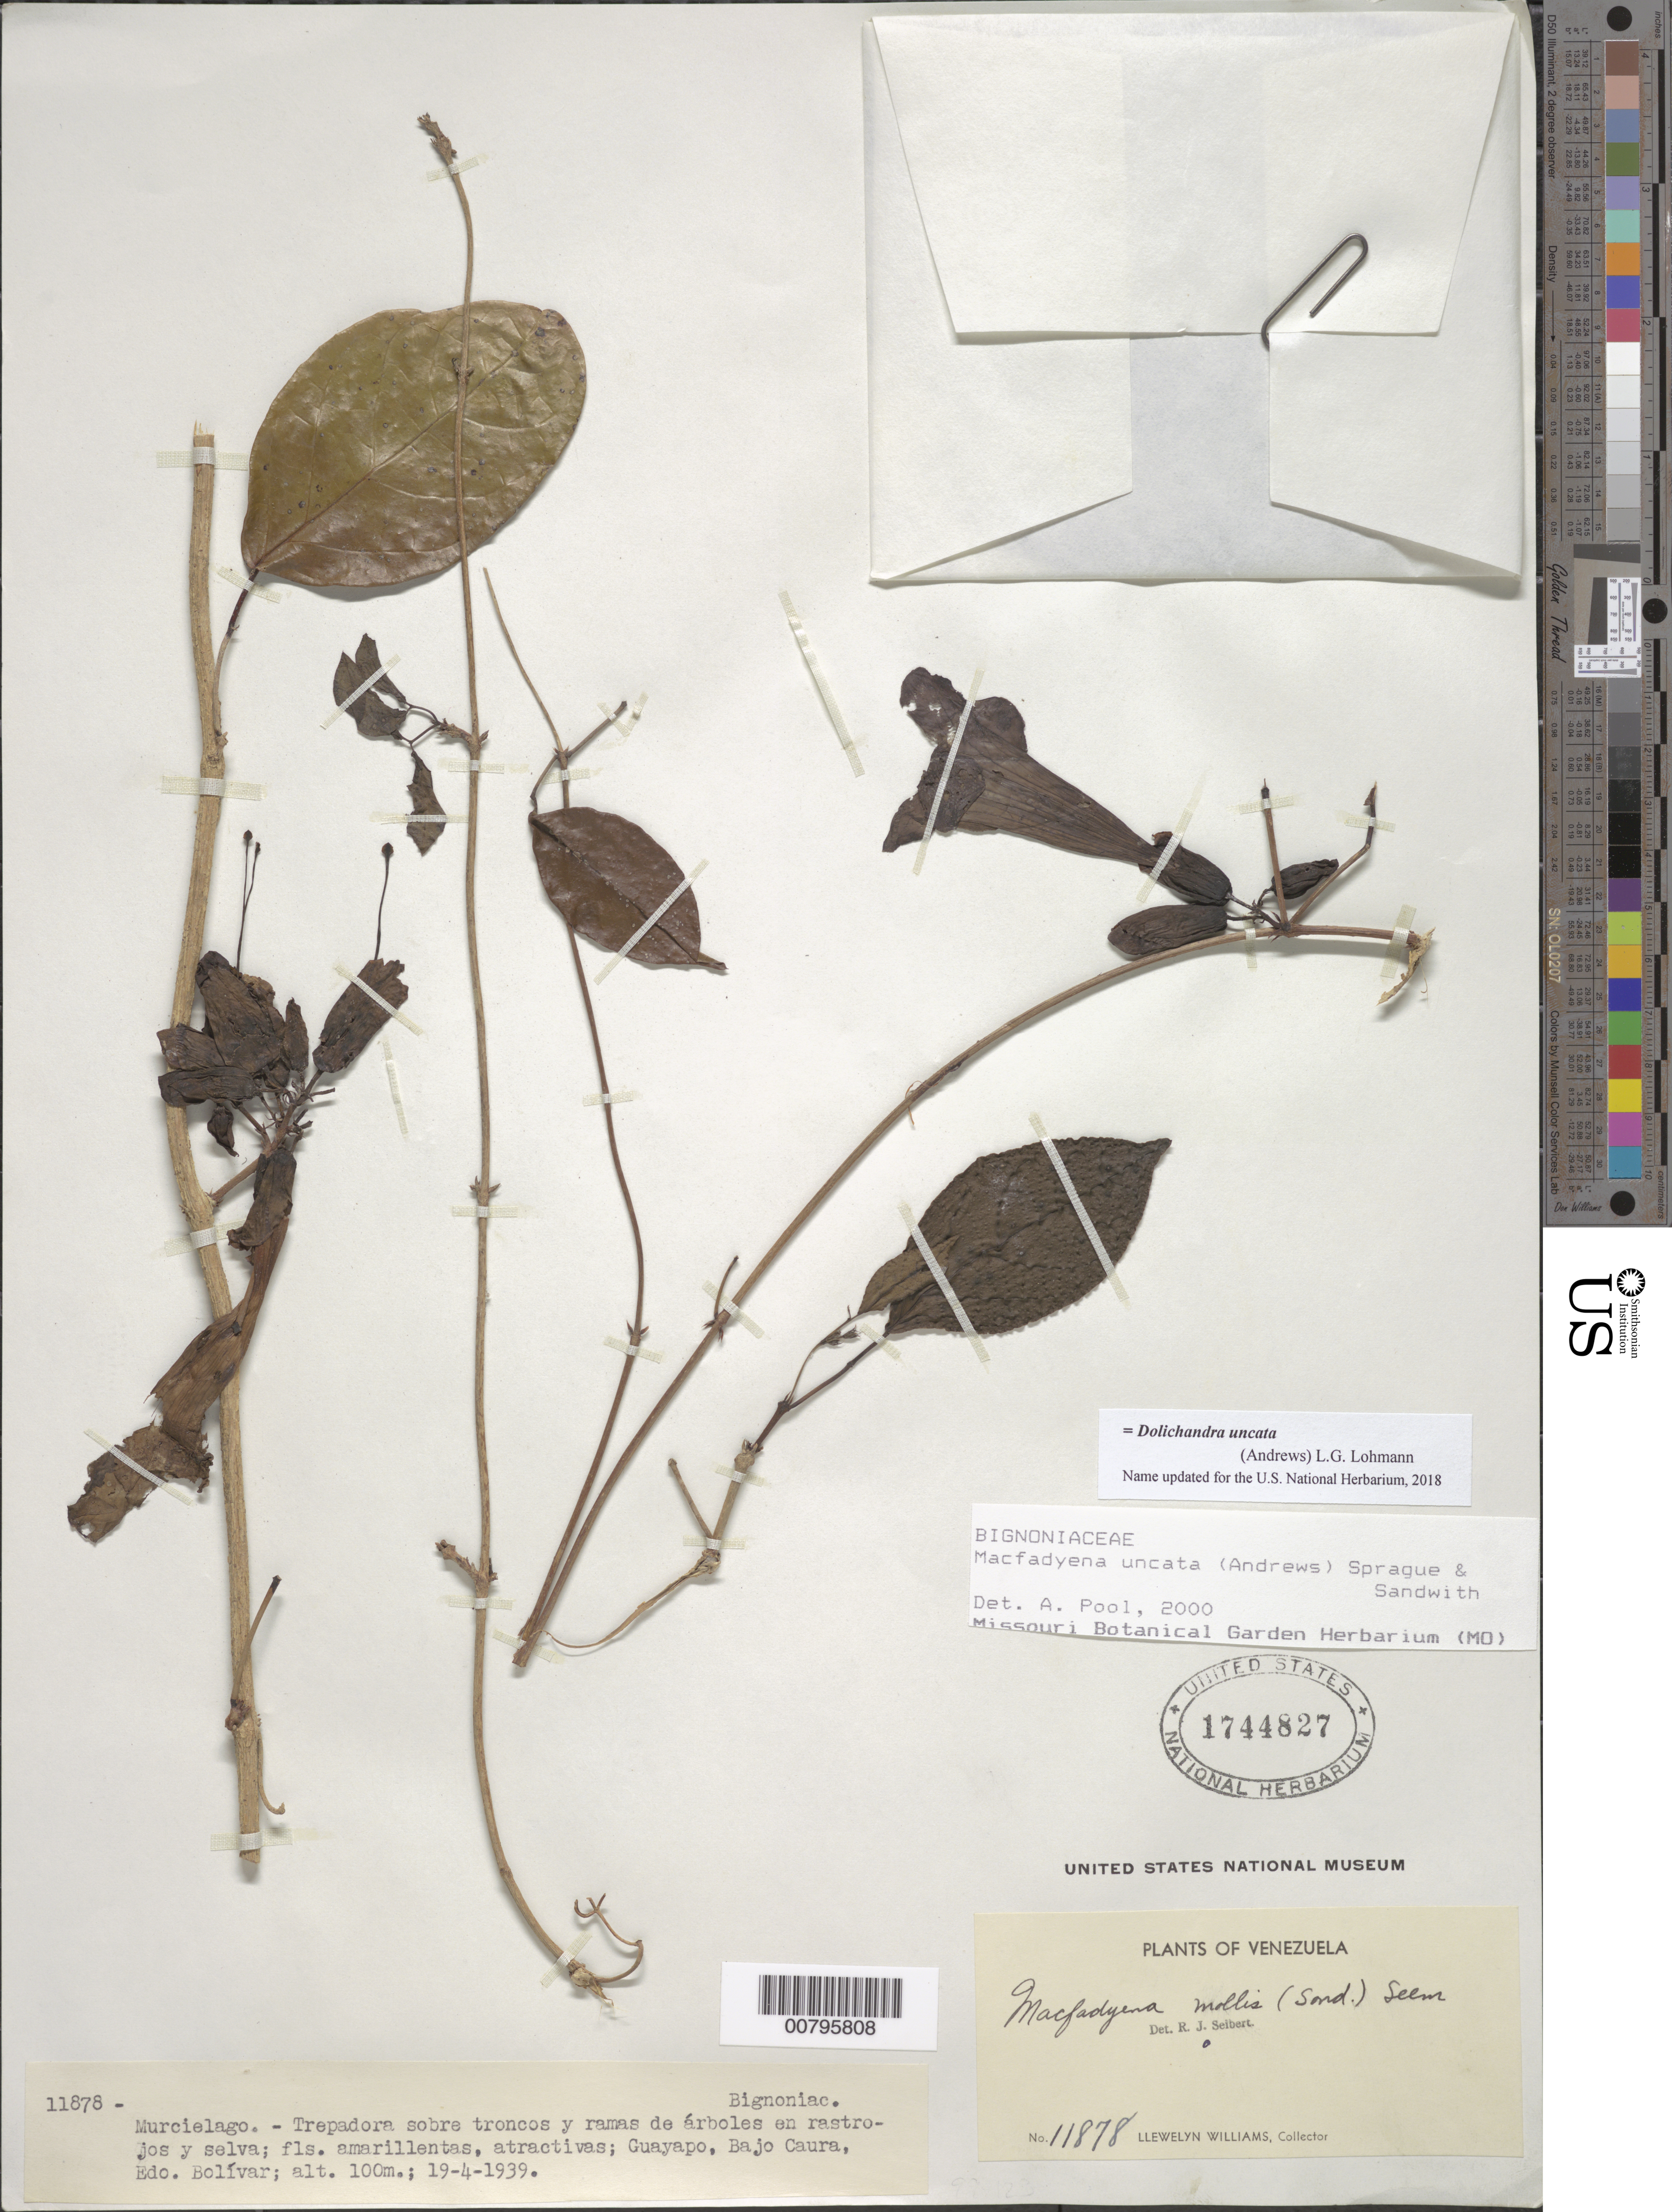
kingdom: Plantae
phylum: Tracheophyta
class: Magnoliopsida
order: Lamiales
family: Bignoniaceae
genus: Dolichandra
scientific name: Dolichandra uncata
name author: (Andrews) L.G. Lohmann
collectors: Ll. Williams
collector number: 11878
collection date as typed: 19-Apr-39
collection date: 1939-04-19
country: Venezuela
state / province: Bolívar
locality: Guayapo, Bajo Caura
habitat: Trepadora sobre troncos y ramas de arboles en rastrojos y selva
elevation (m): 100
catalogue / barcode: US 1744827